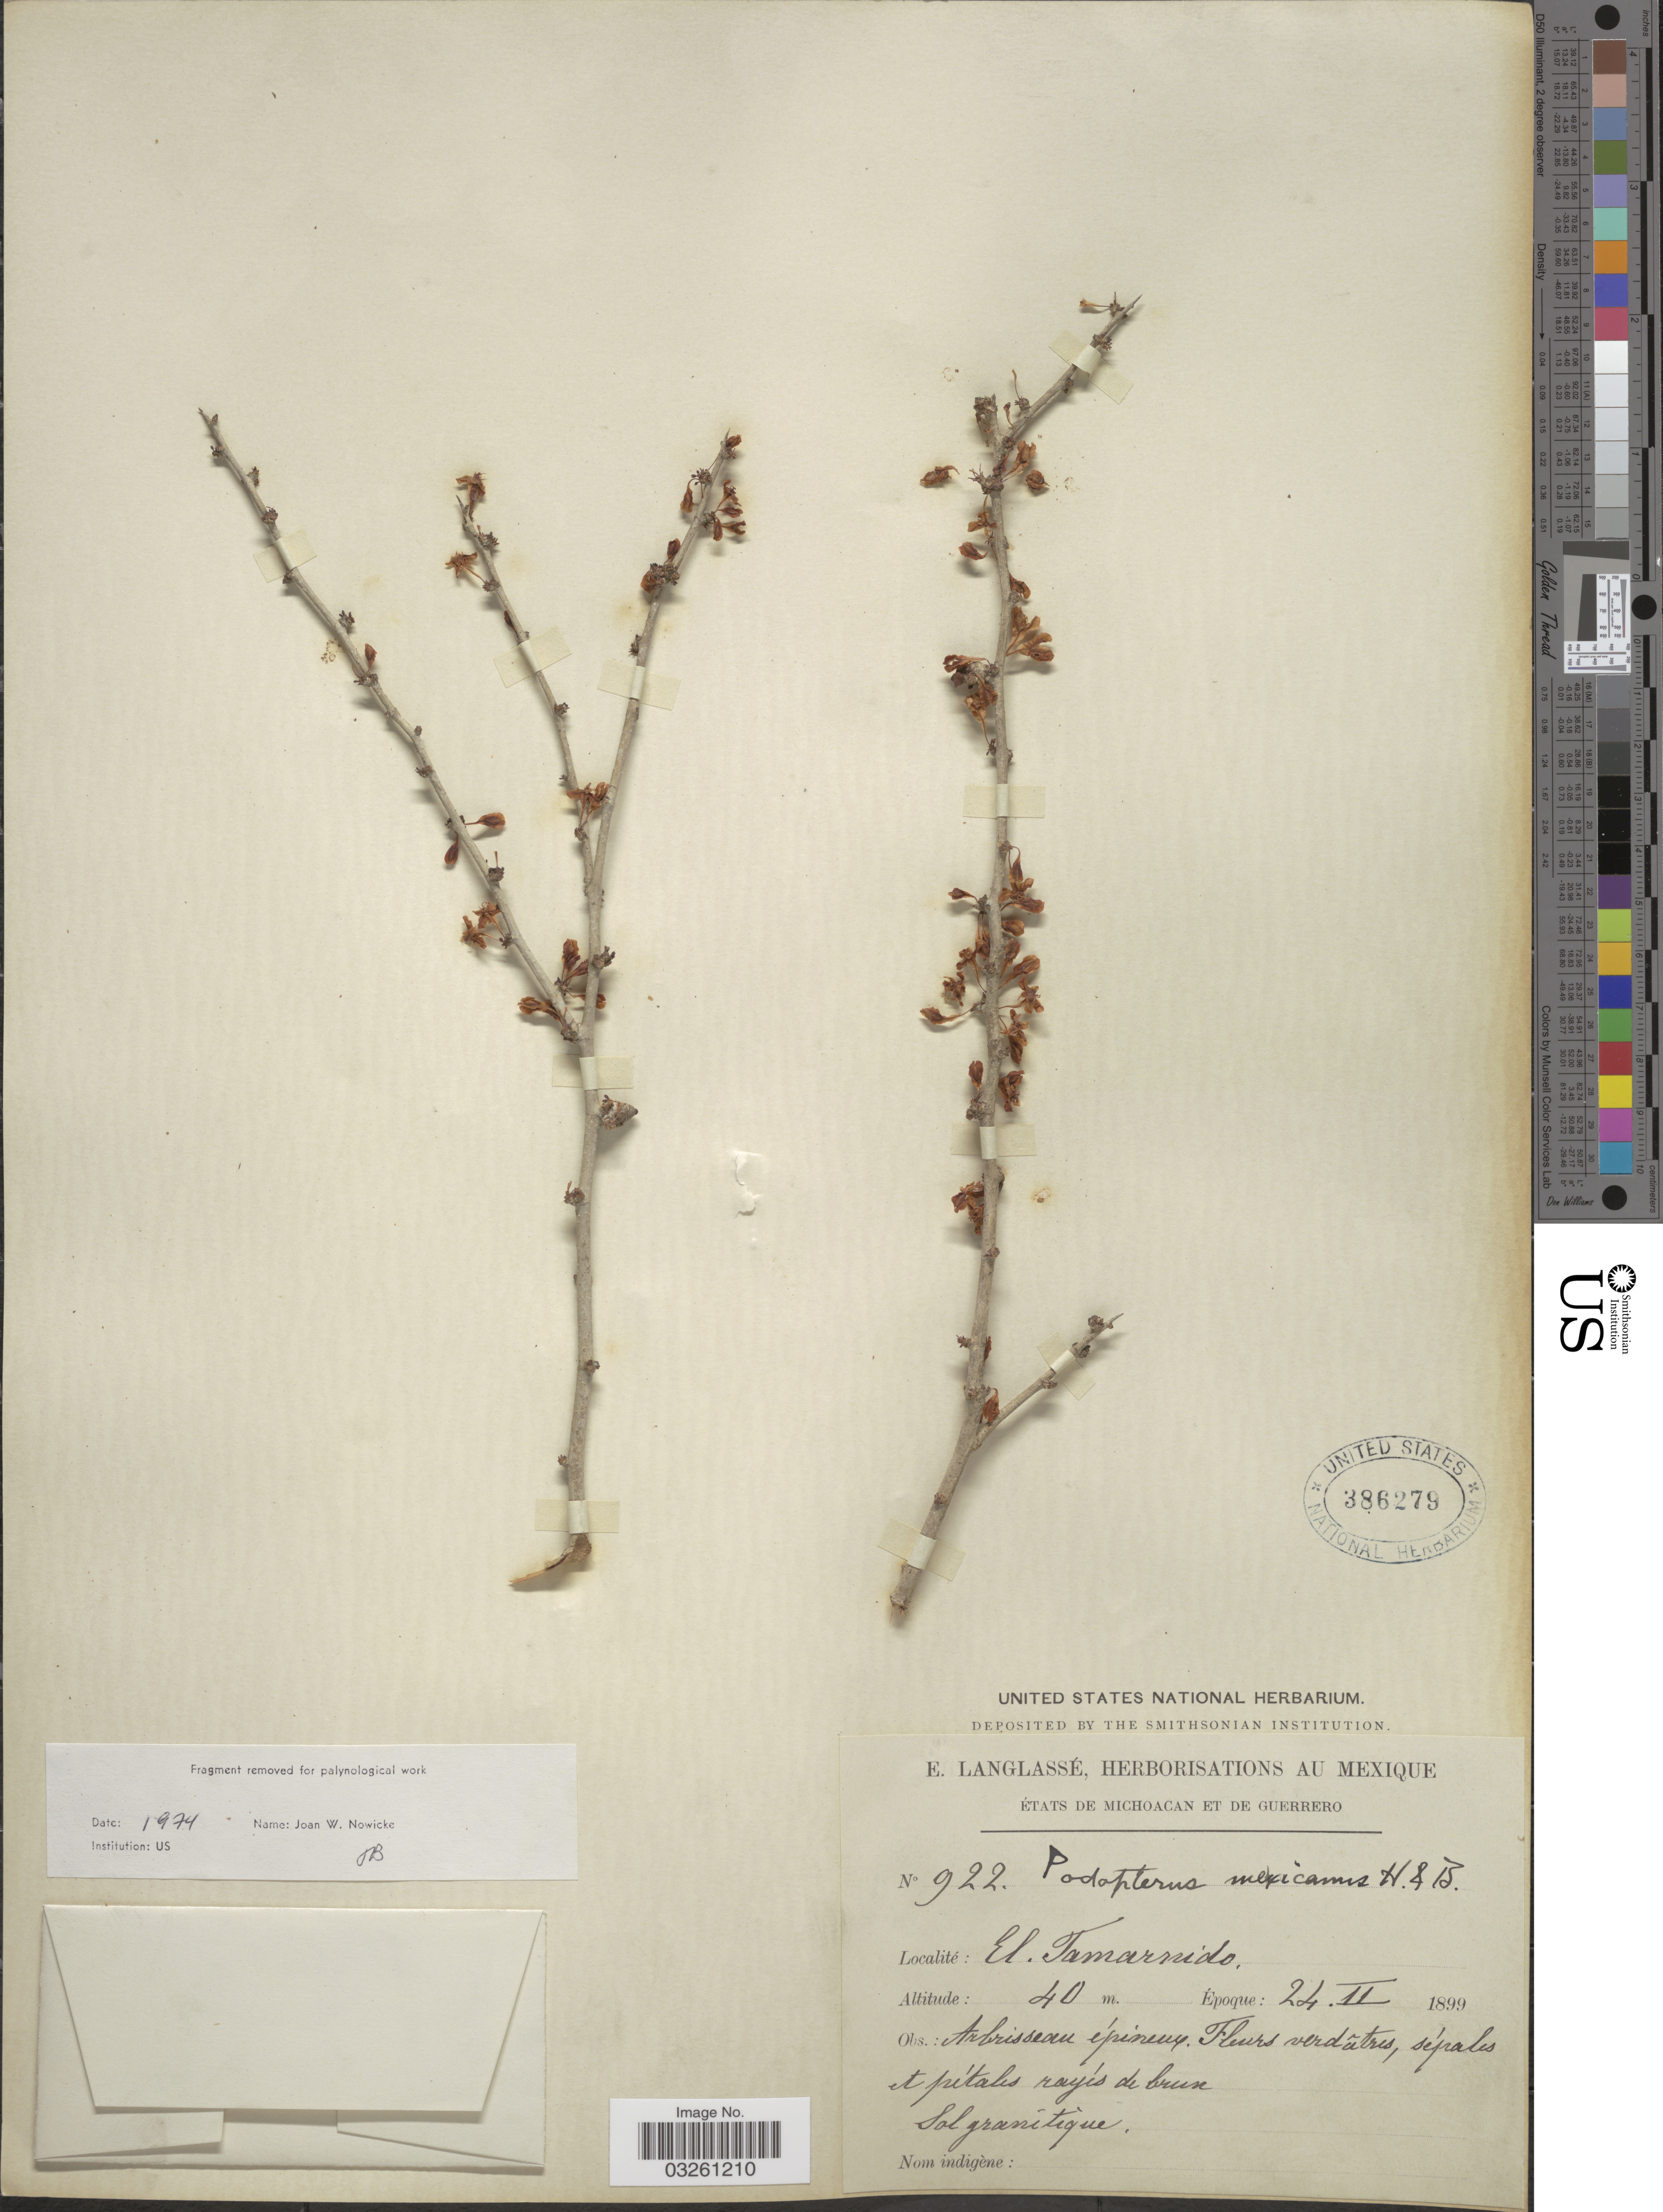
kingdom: Plantae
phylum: Tracheophyta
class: Magnoliopsida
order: Caryophyllales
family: Polygonaceae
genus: Podopterus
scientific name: Podopterus mexicanus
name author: Bonpl.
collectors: E. Langlassé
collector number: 922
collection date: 1899-02-24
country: Mexico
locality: États de Michoacan et de Guerrero. El Tamarnido.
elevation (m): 40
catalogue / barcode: US 386279